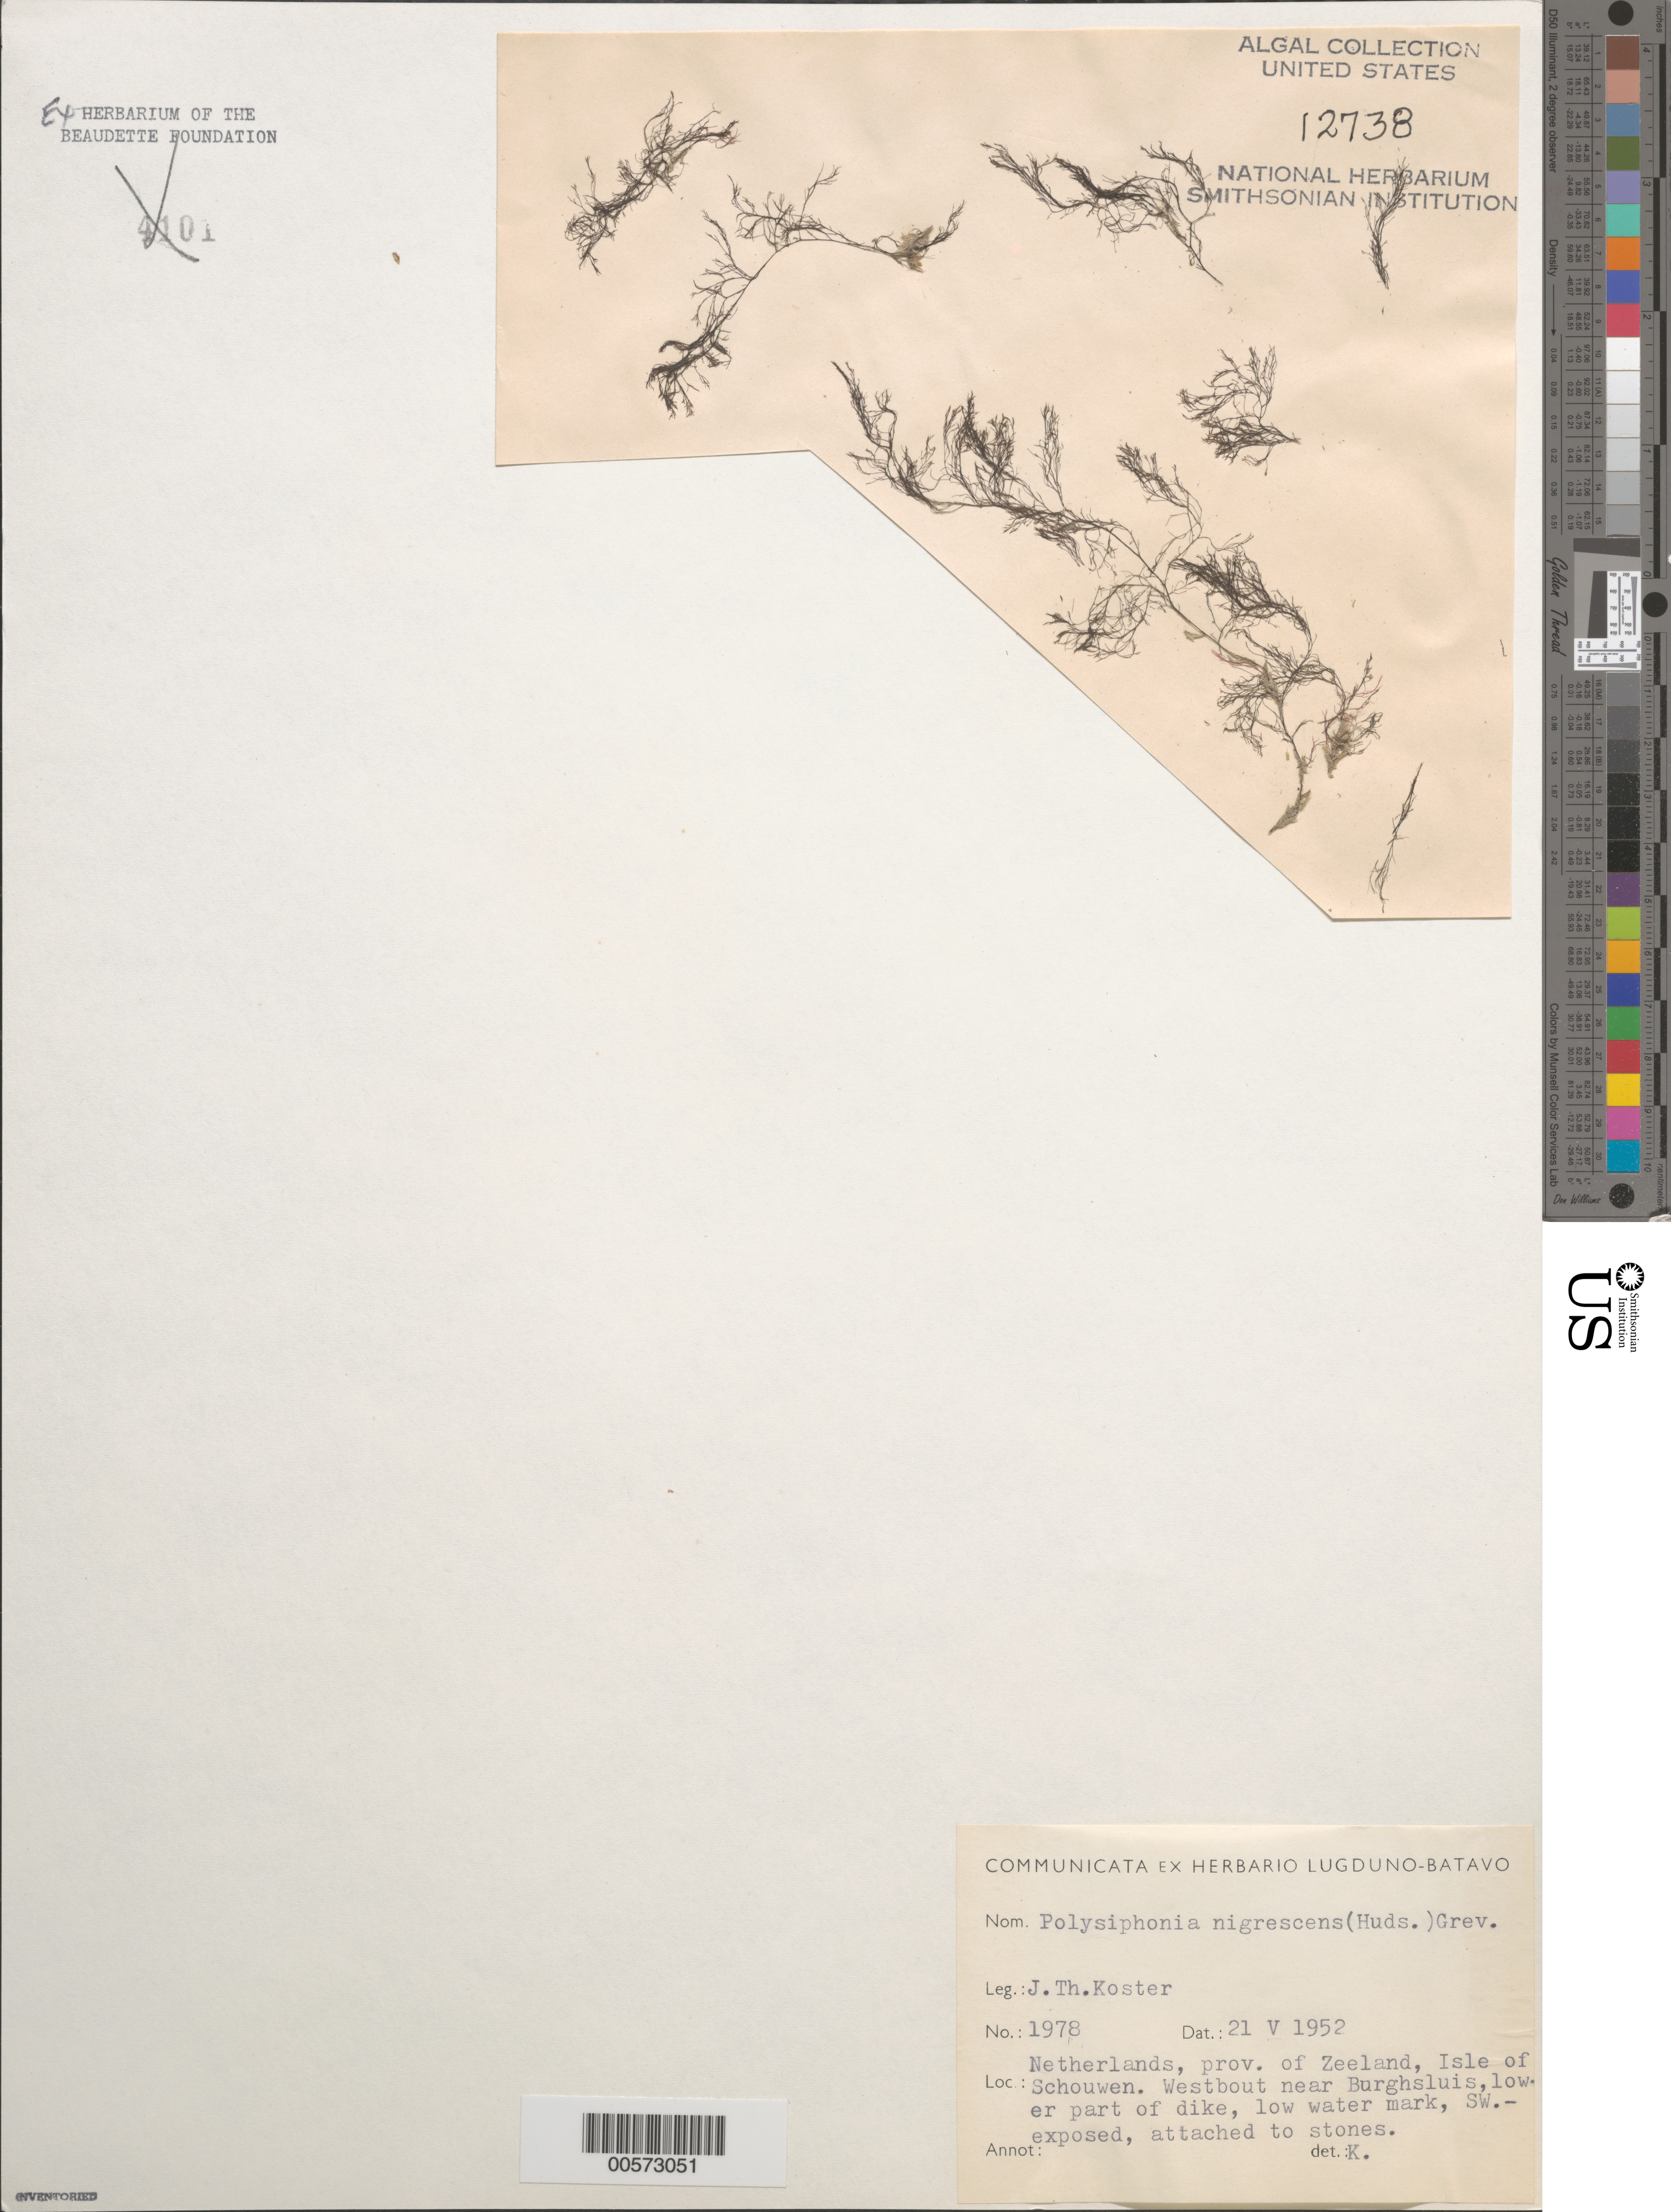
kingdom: Plantae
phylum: Rhodophyta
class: Florideophyceae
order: Ceramiales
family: Rhodomelaceae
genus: Vertebrata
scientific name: Vertebrata fucoides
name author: (Hudson) Kuntze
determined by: Algae name updating Project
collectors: J. Koster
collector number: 1978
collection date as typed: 21 May 1952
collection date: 1952-05-21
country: Netherlands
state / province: Zeeland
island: Schouwen-Duiveland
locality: Westbout, near Burghsluis, Schouwen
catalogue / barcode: US 12738